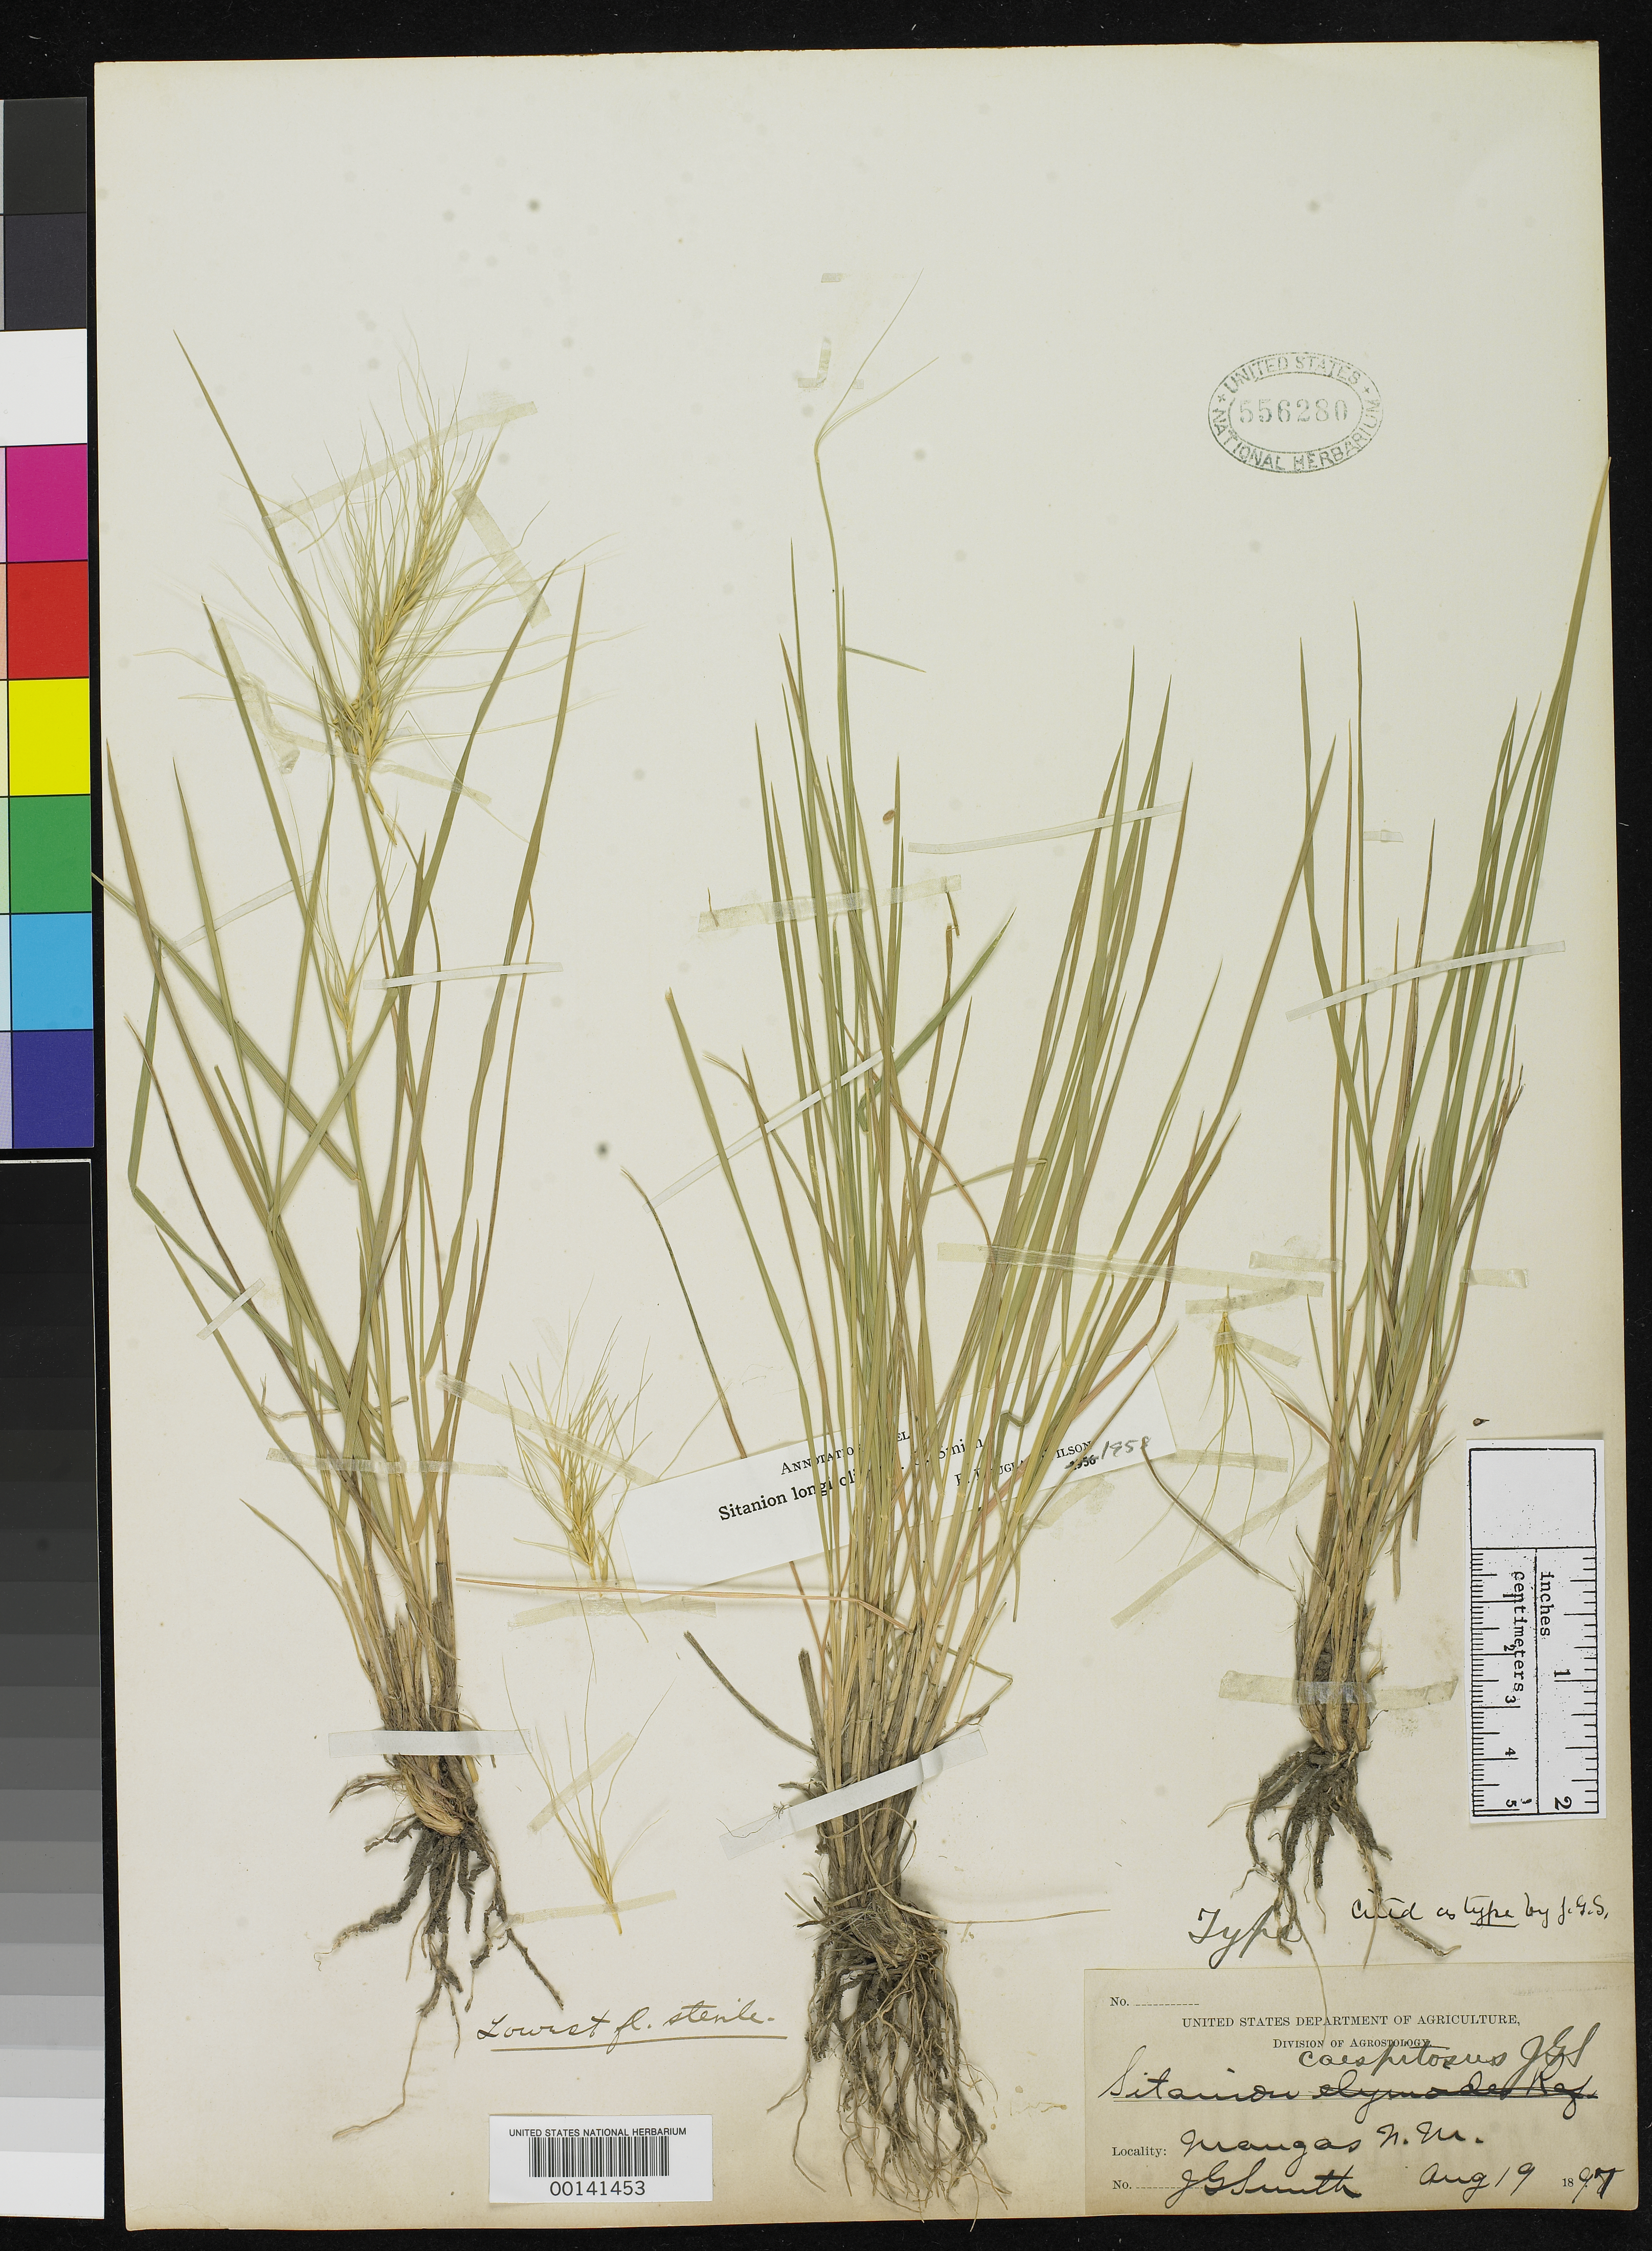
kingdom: Plantae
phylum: Tracheophyta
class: Liliopsida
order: Poales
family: Poaceae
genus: Sitanion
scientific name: Sitanion caespitosum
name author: J.G. Sm.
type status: Isotype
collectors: J. G. Smith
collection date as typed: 19 Aug 1897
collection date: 1897-08-19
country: United States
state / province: New Mexico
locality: Mangas, near cliff.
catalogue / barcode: US 556280